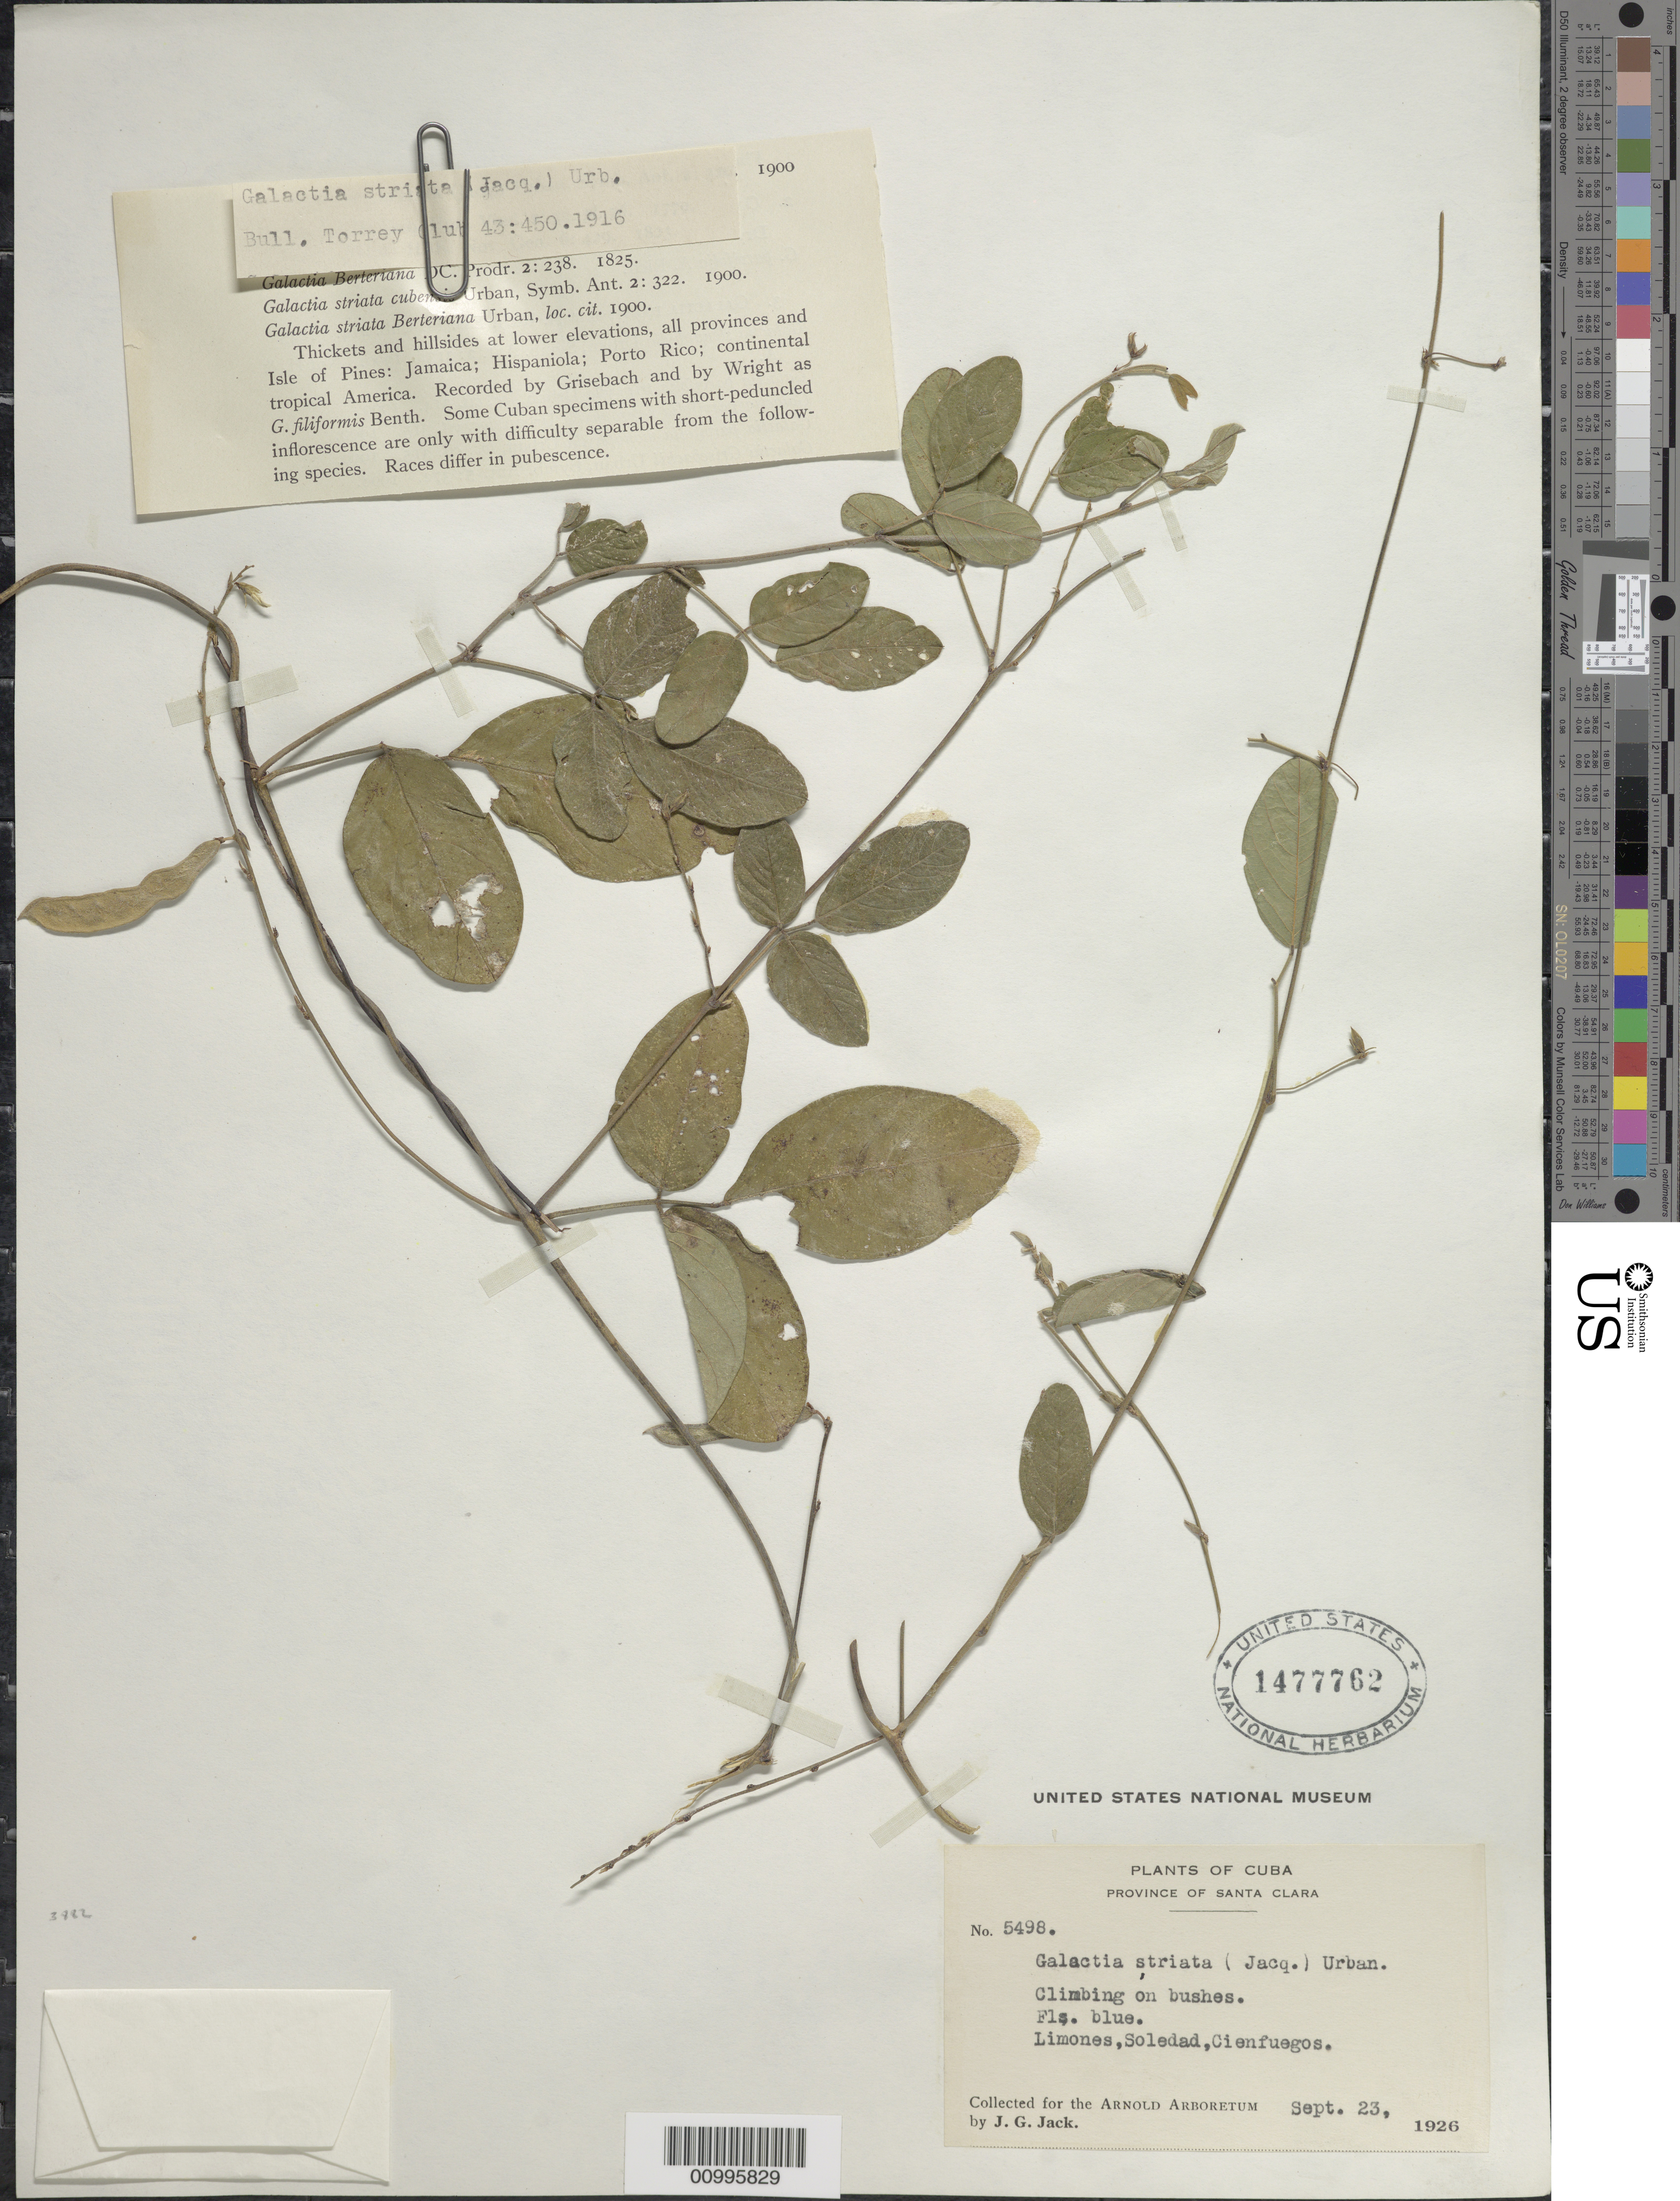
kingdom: Plantae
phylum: Tracheophyta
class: Magnoliopsida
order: Fabales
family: Fabaceae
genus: Galactia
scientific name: Galactia striata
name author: (Jacq.) Urb.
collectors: J. G. Jack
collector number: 5498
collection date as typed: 23 Sep 1926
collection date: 1926-09-23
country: Cuba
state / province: Villa Clara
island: Cuba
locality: Santa Clara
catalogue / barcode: US 1477762